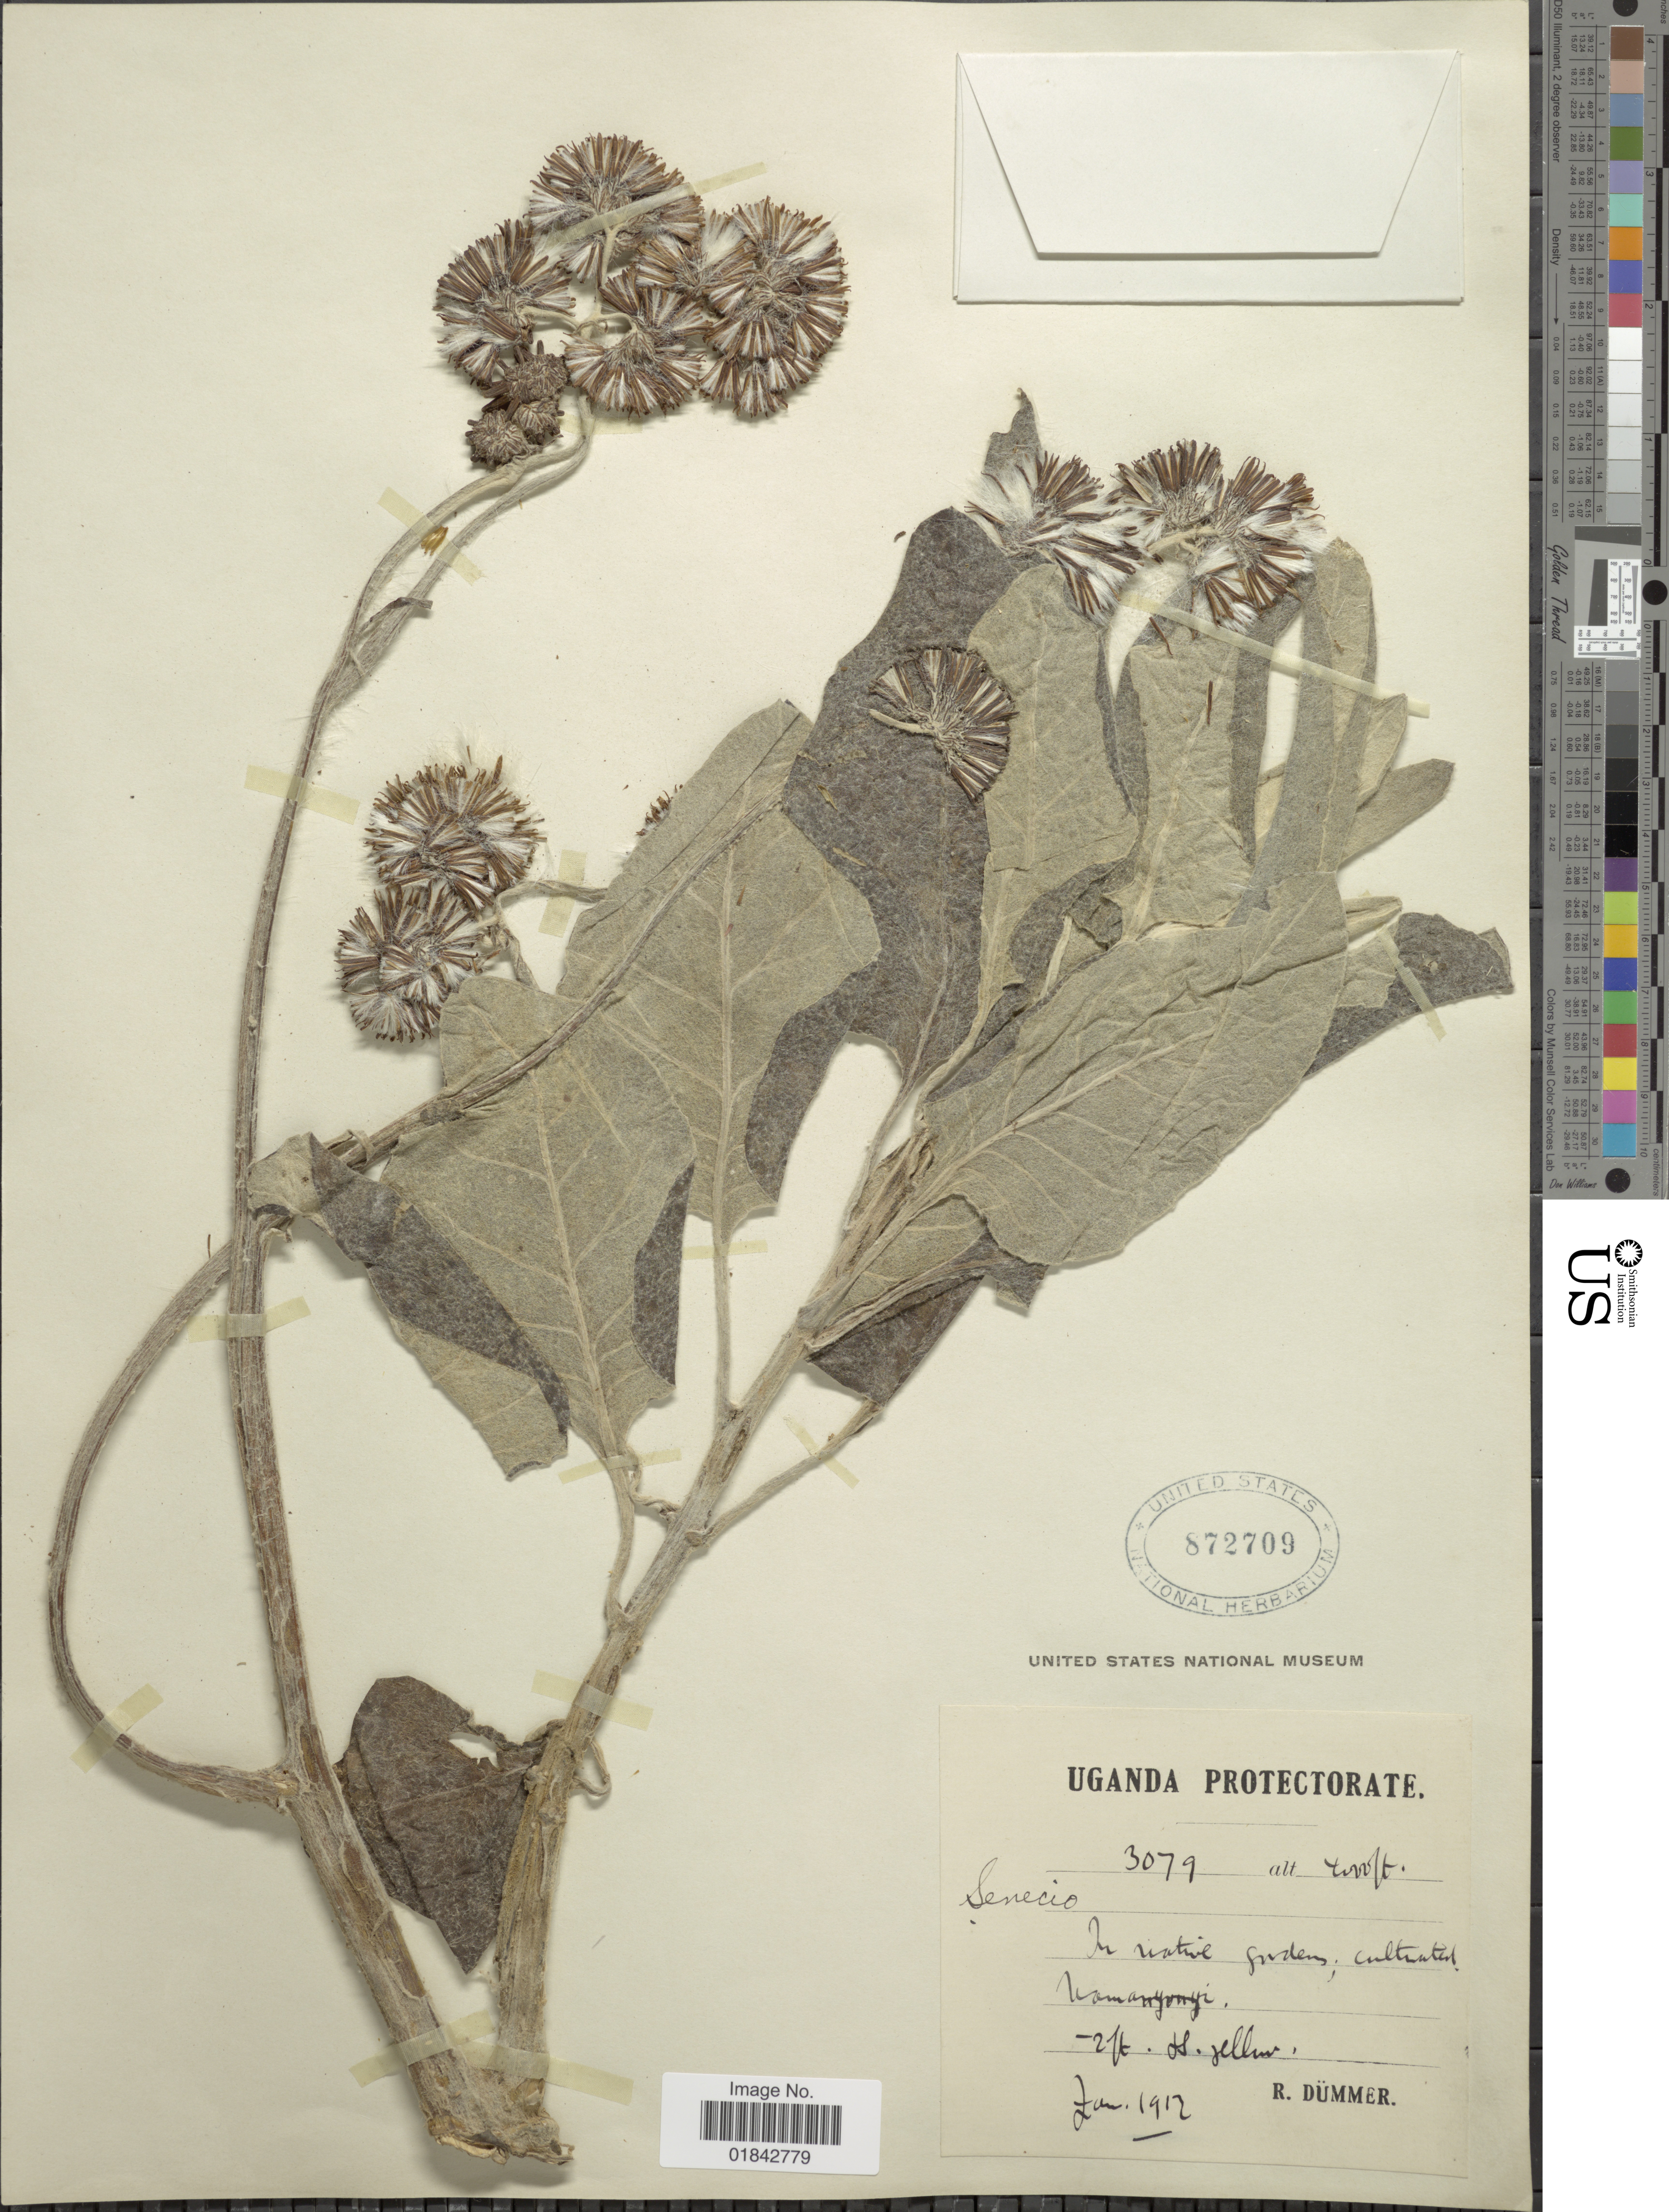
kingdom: Plantae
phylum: Tracheophyta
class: Magnoliopsida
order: Asterales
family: Asteraceae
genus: Senecio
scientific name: Senecio sp.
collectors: R. A. Dümmer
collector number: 3079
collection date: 1912-01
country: Uganda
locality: In native garden, Namanyonyi.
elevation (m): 1219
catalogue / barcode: US 872709